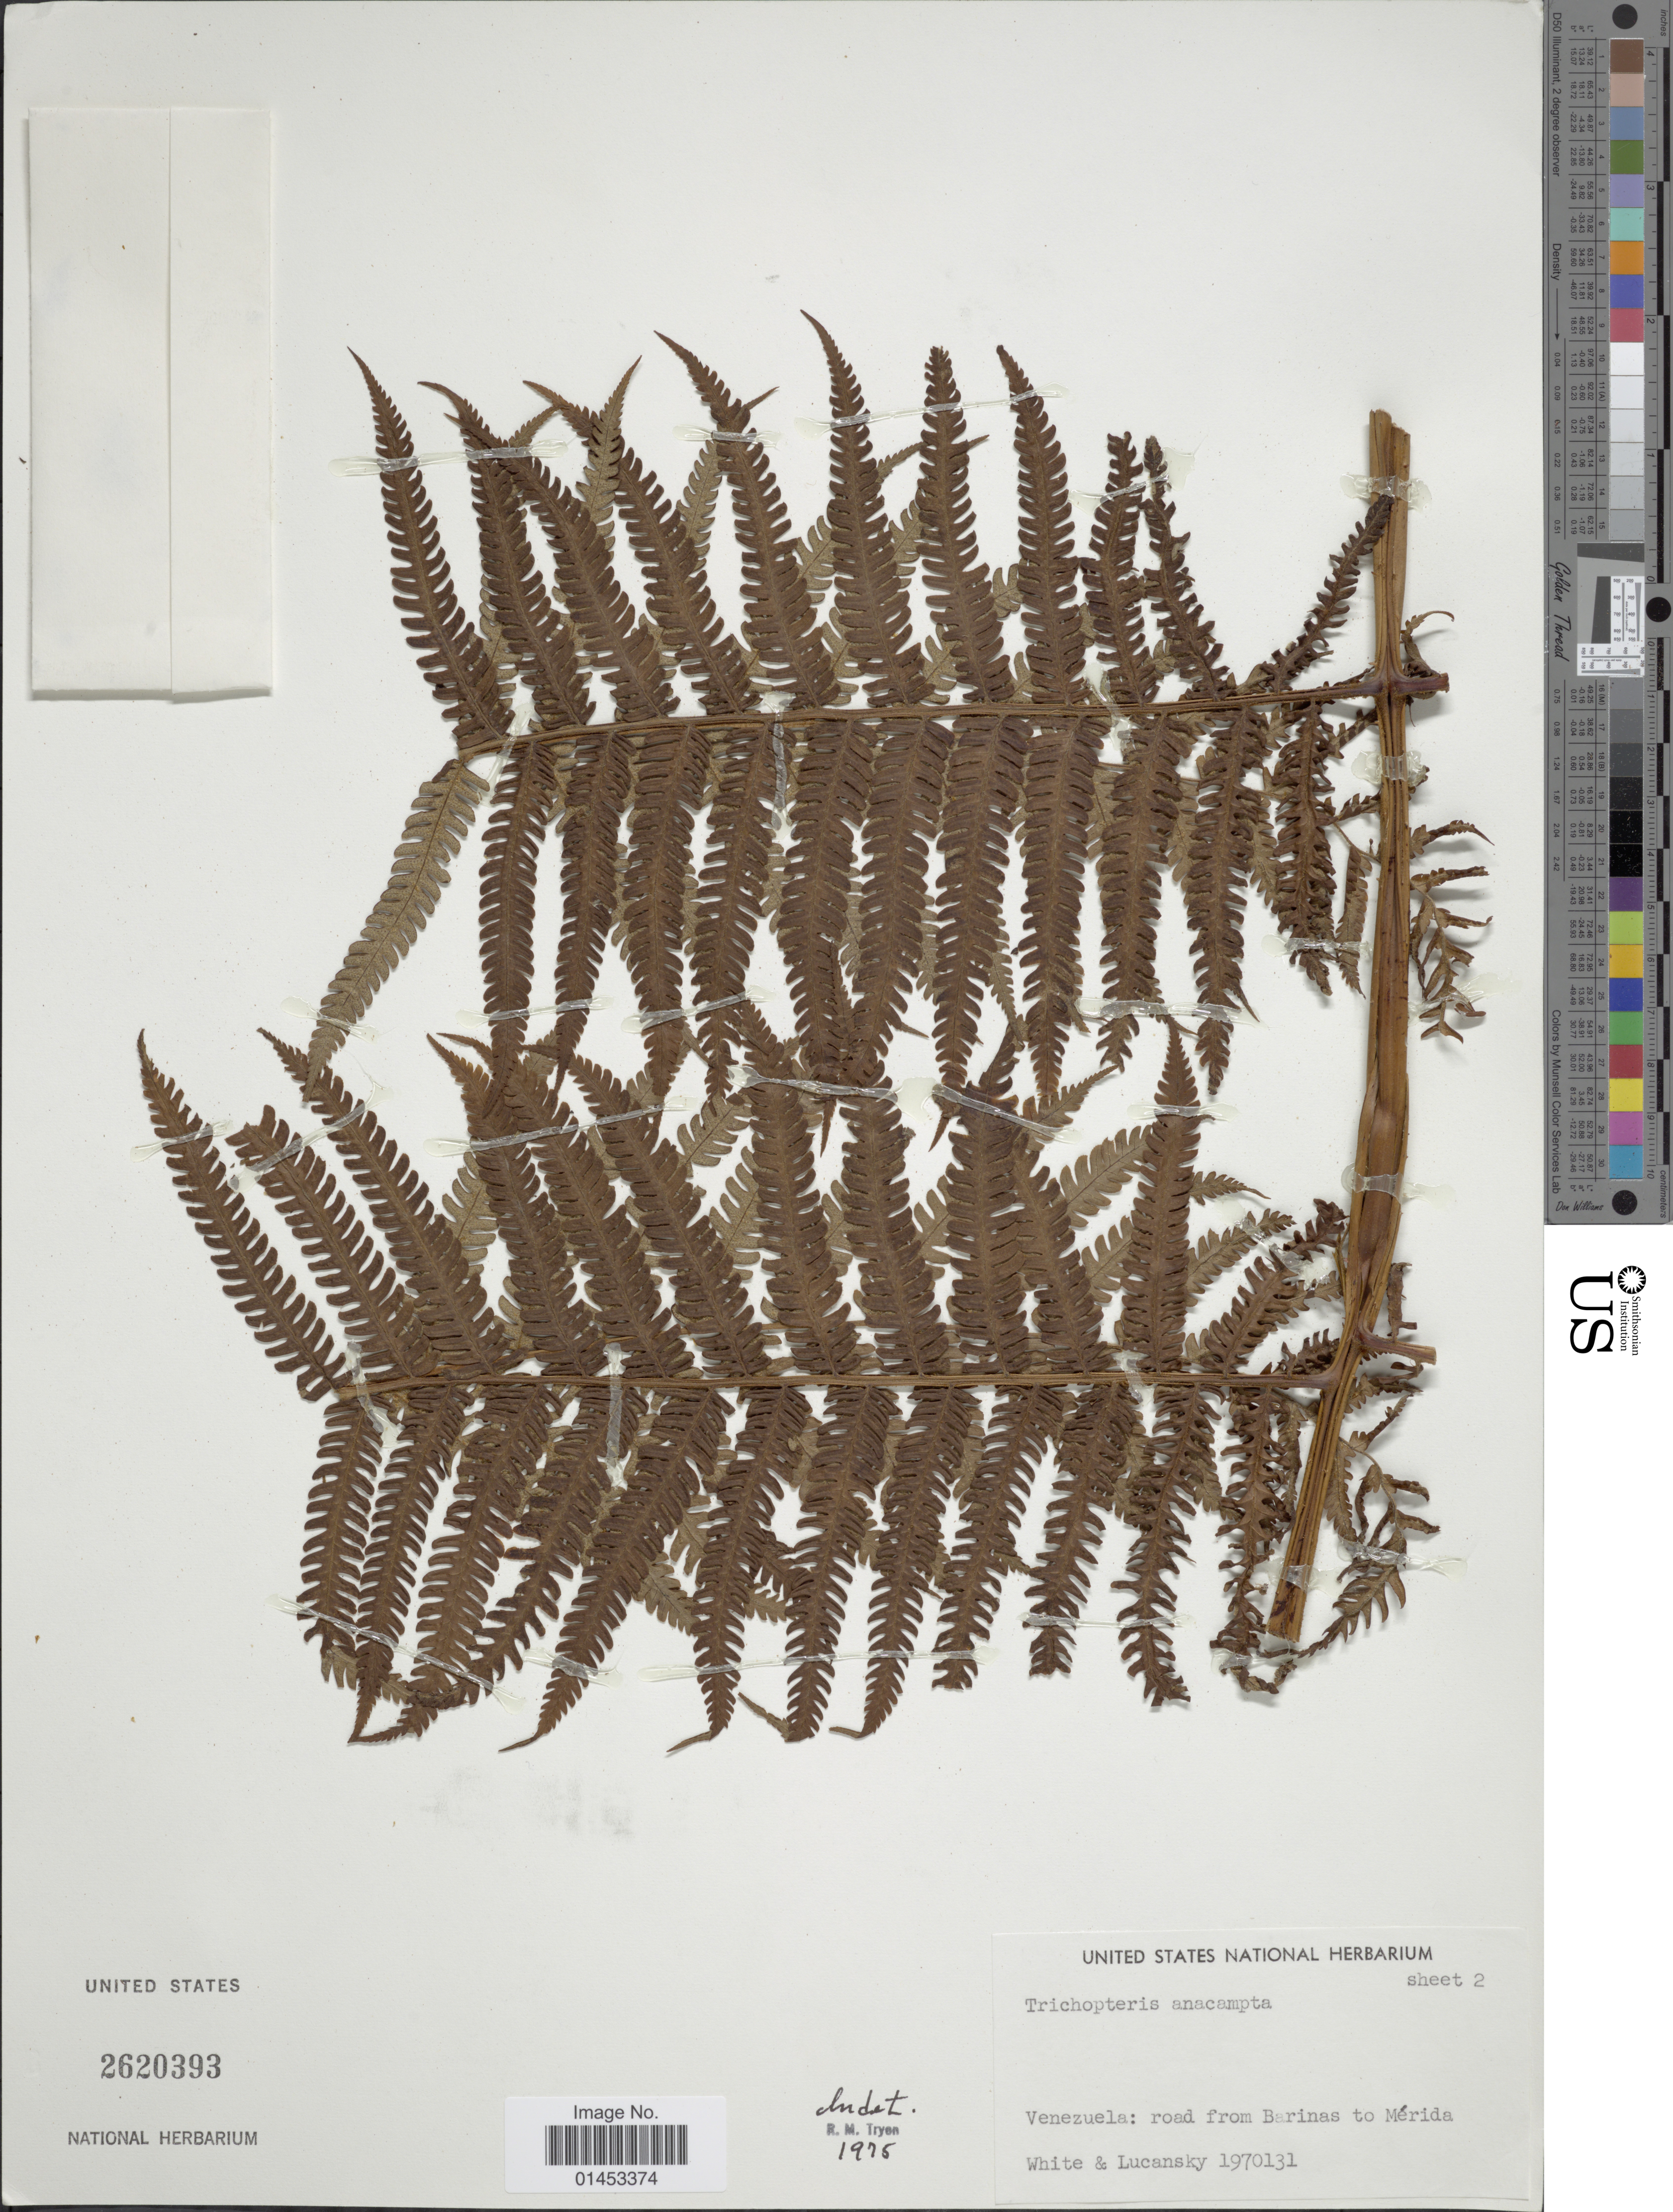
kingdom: Plantae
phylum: Tracheophyta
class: Polypodiopsida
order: Cyatheales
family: Cyatheaceae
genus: Cyathea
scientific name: Cyathea sp.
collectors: O. E. White & Lucansky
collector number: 1970131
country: Venezuela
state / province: Mérida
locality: Venezuela: road from Barinas to Mérida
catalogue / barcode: US 2620393